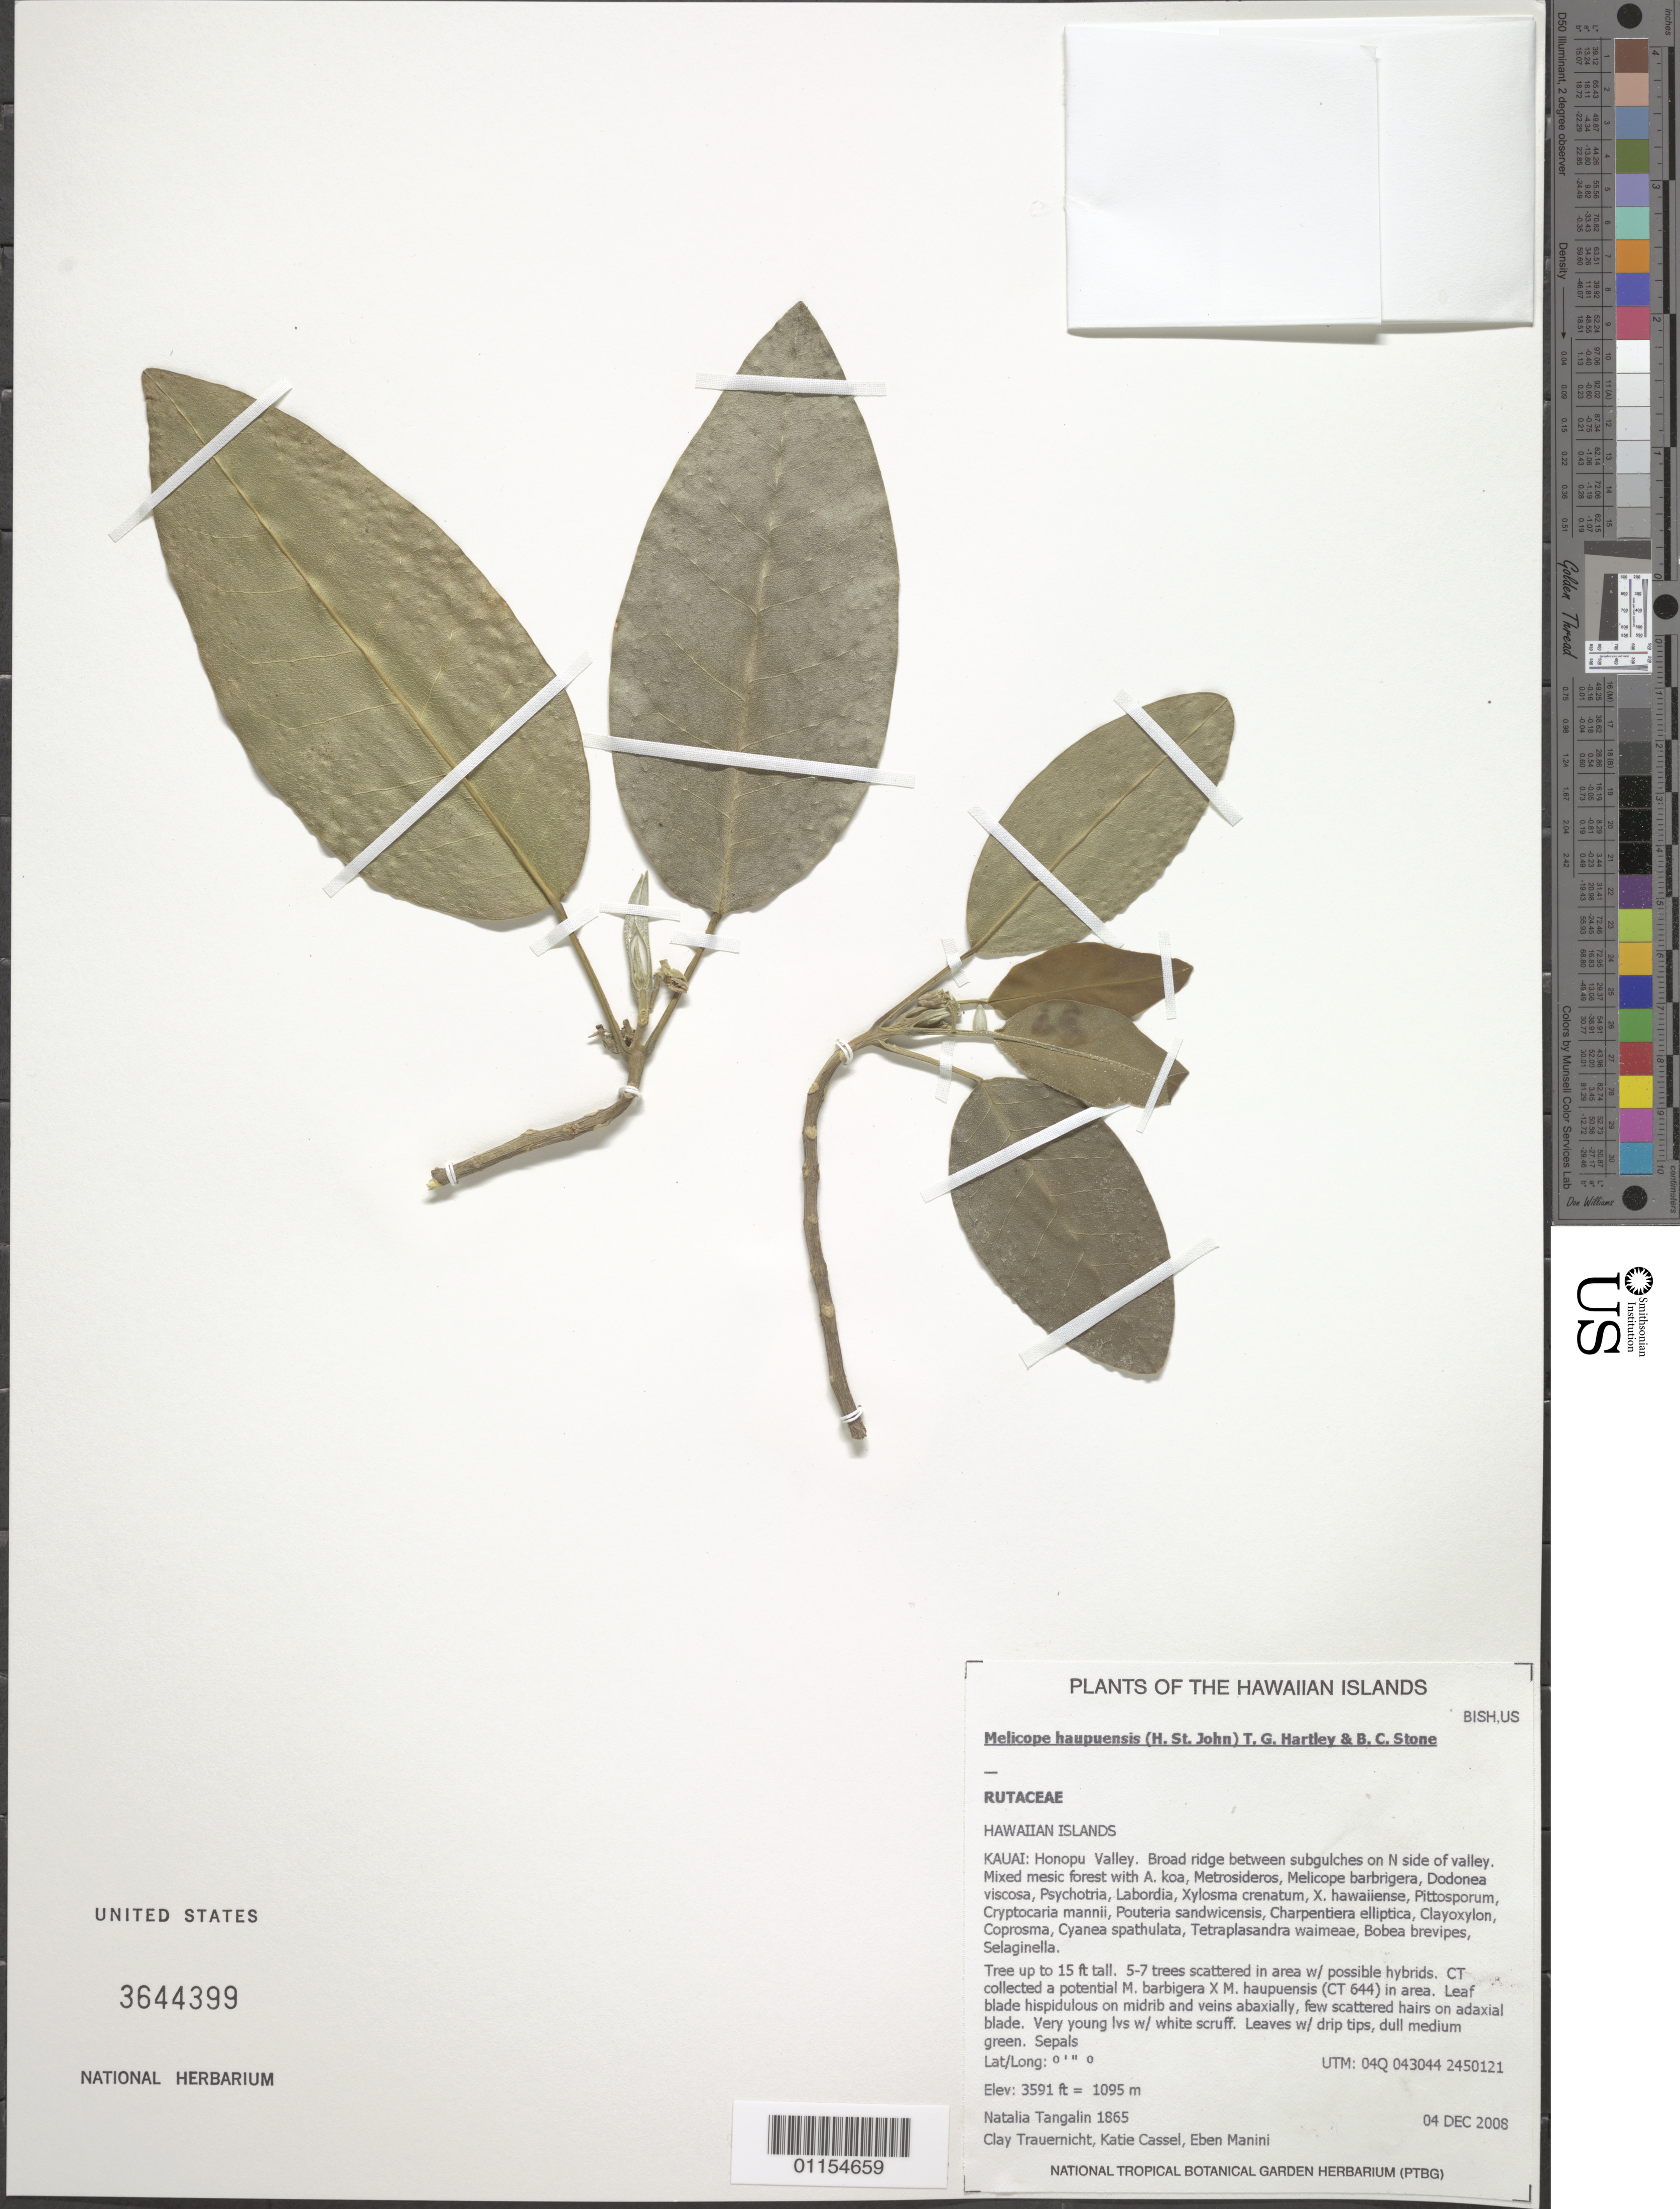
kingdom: Plantae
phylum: Tracheophyta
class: Magnoliopsida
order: Sapindales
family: Rutaceae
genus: Melicope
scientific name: Melicope haupuensis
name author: (H. St. John) T.G. Hartley & B.C. Stone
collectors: N. Tangalin, C. Trauernicht, K. Cassel & E. Manini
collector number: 1865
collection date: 2008-12-04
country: United States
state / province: Hawaii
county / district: Kaui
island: Kaua'i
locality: Honopu Valley, broad ridge between subgulches on N side of valley.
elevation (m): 1095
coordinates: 043044, 2450121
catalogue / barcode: US 3644399